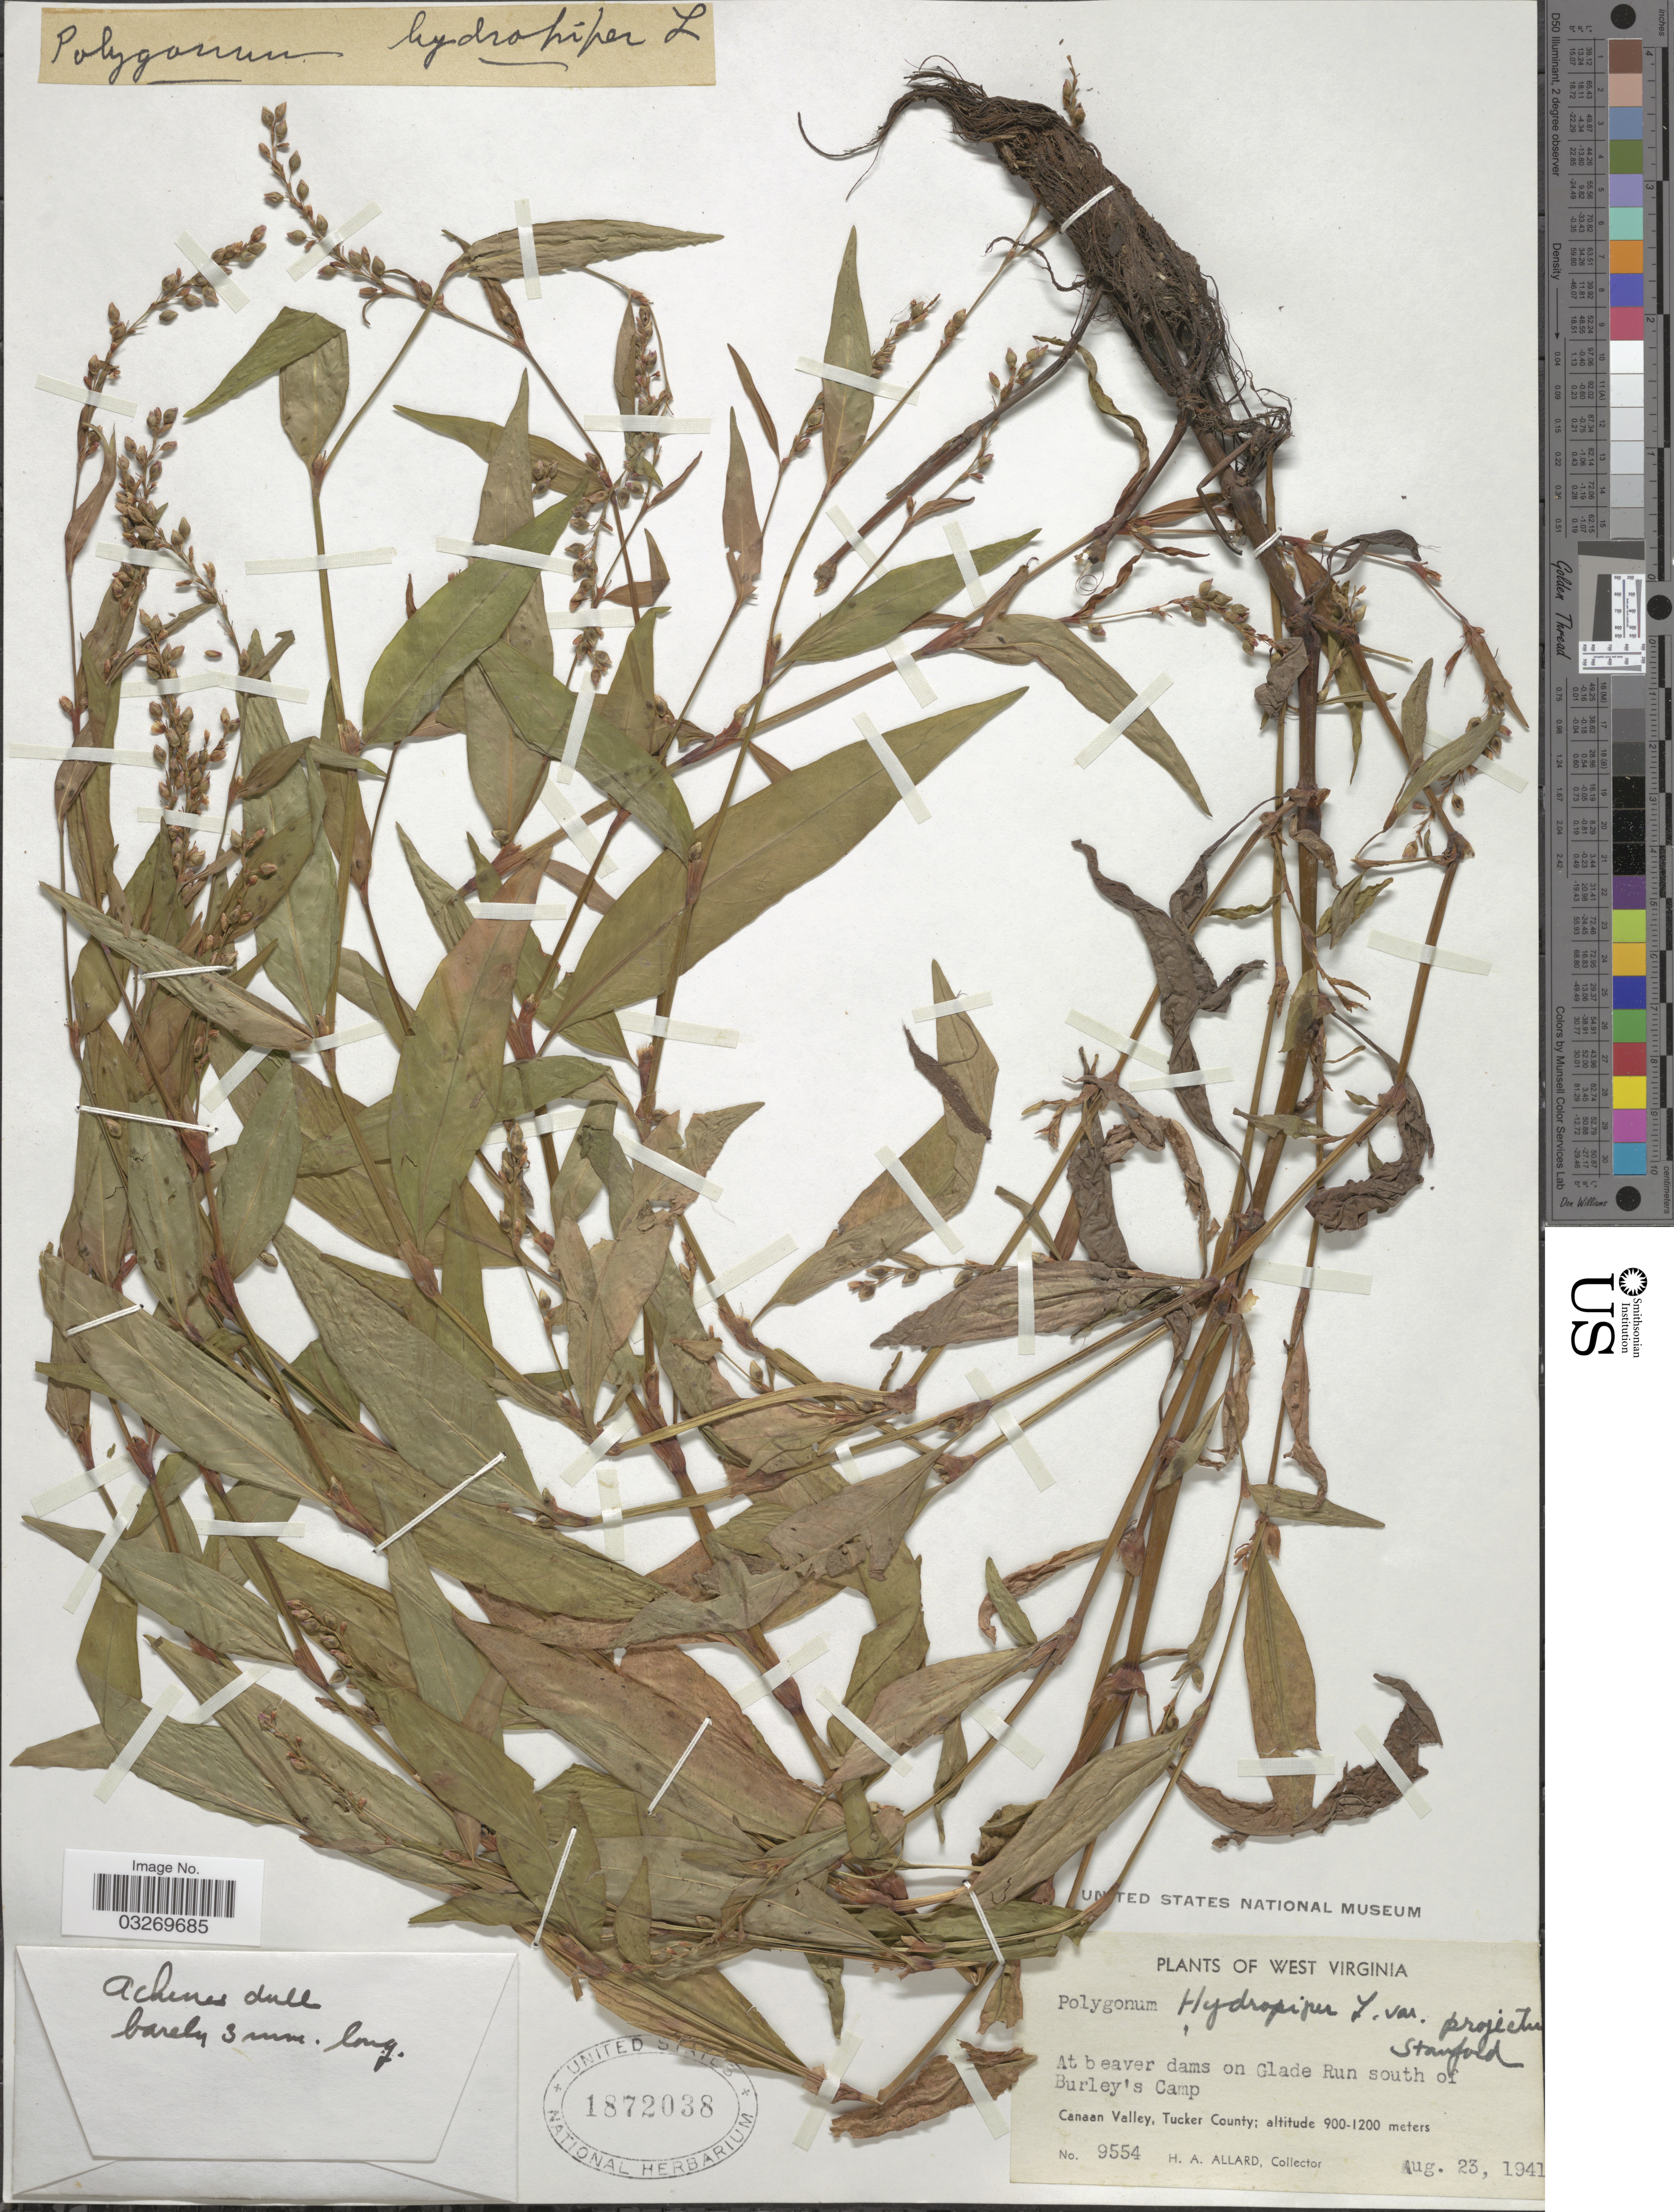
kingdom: Plantae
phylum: Tracheophyta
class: Magnoliopsida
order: Caryophyllales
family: Polygonaceae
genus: Persicaria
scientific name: Persicaria hydropiper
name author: (L.) Delarbre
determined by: Atha, D. E.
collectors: H. A. Allard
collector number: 9554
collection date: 1941-08-23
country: United States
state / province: West Virginia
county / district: Tucker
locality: At beaver dams on Glade Run south of Burley's Camp. Canaan Valley, Tucker County.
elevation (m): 900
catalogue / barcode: US 1872038